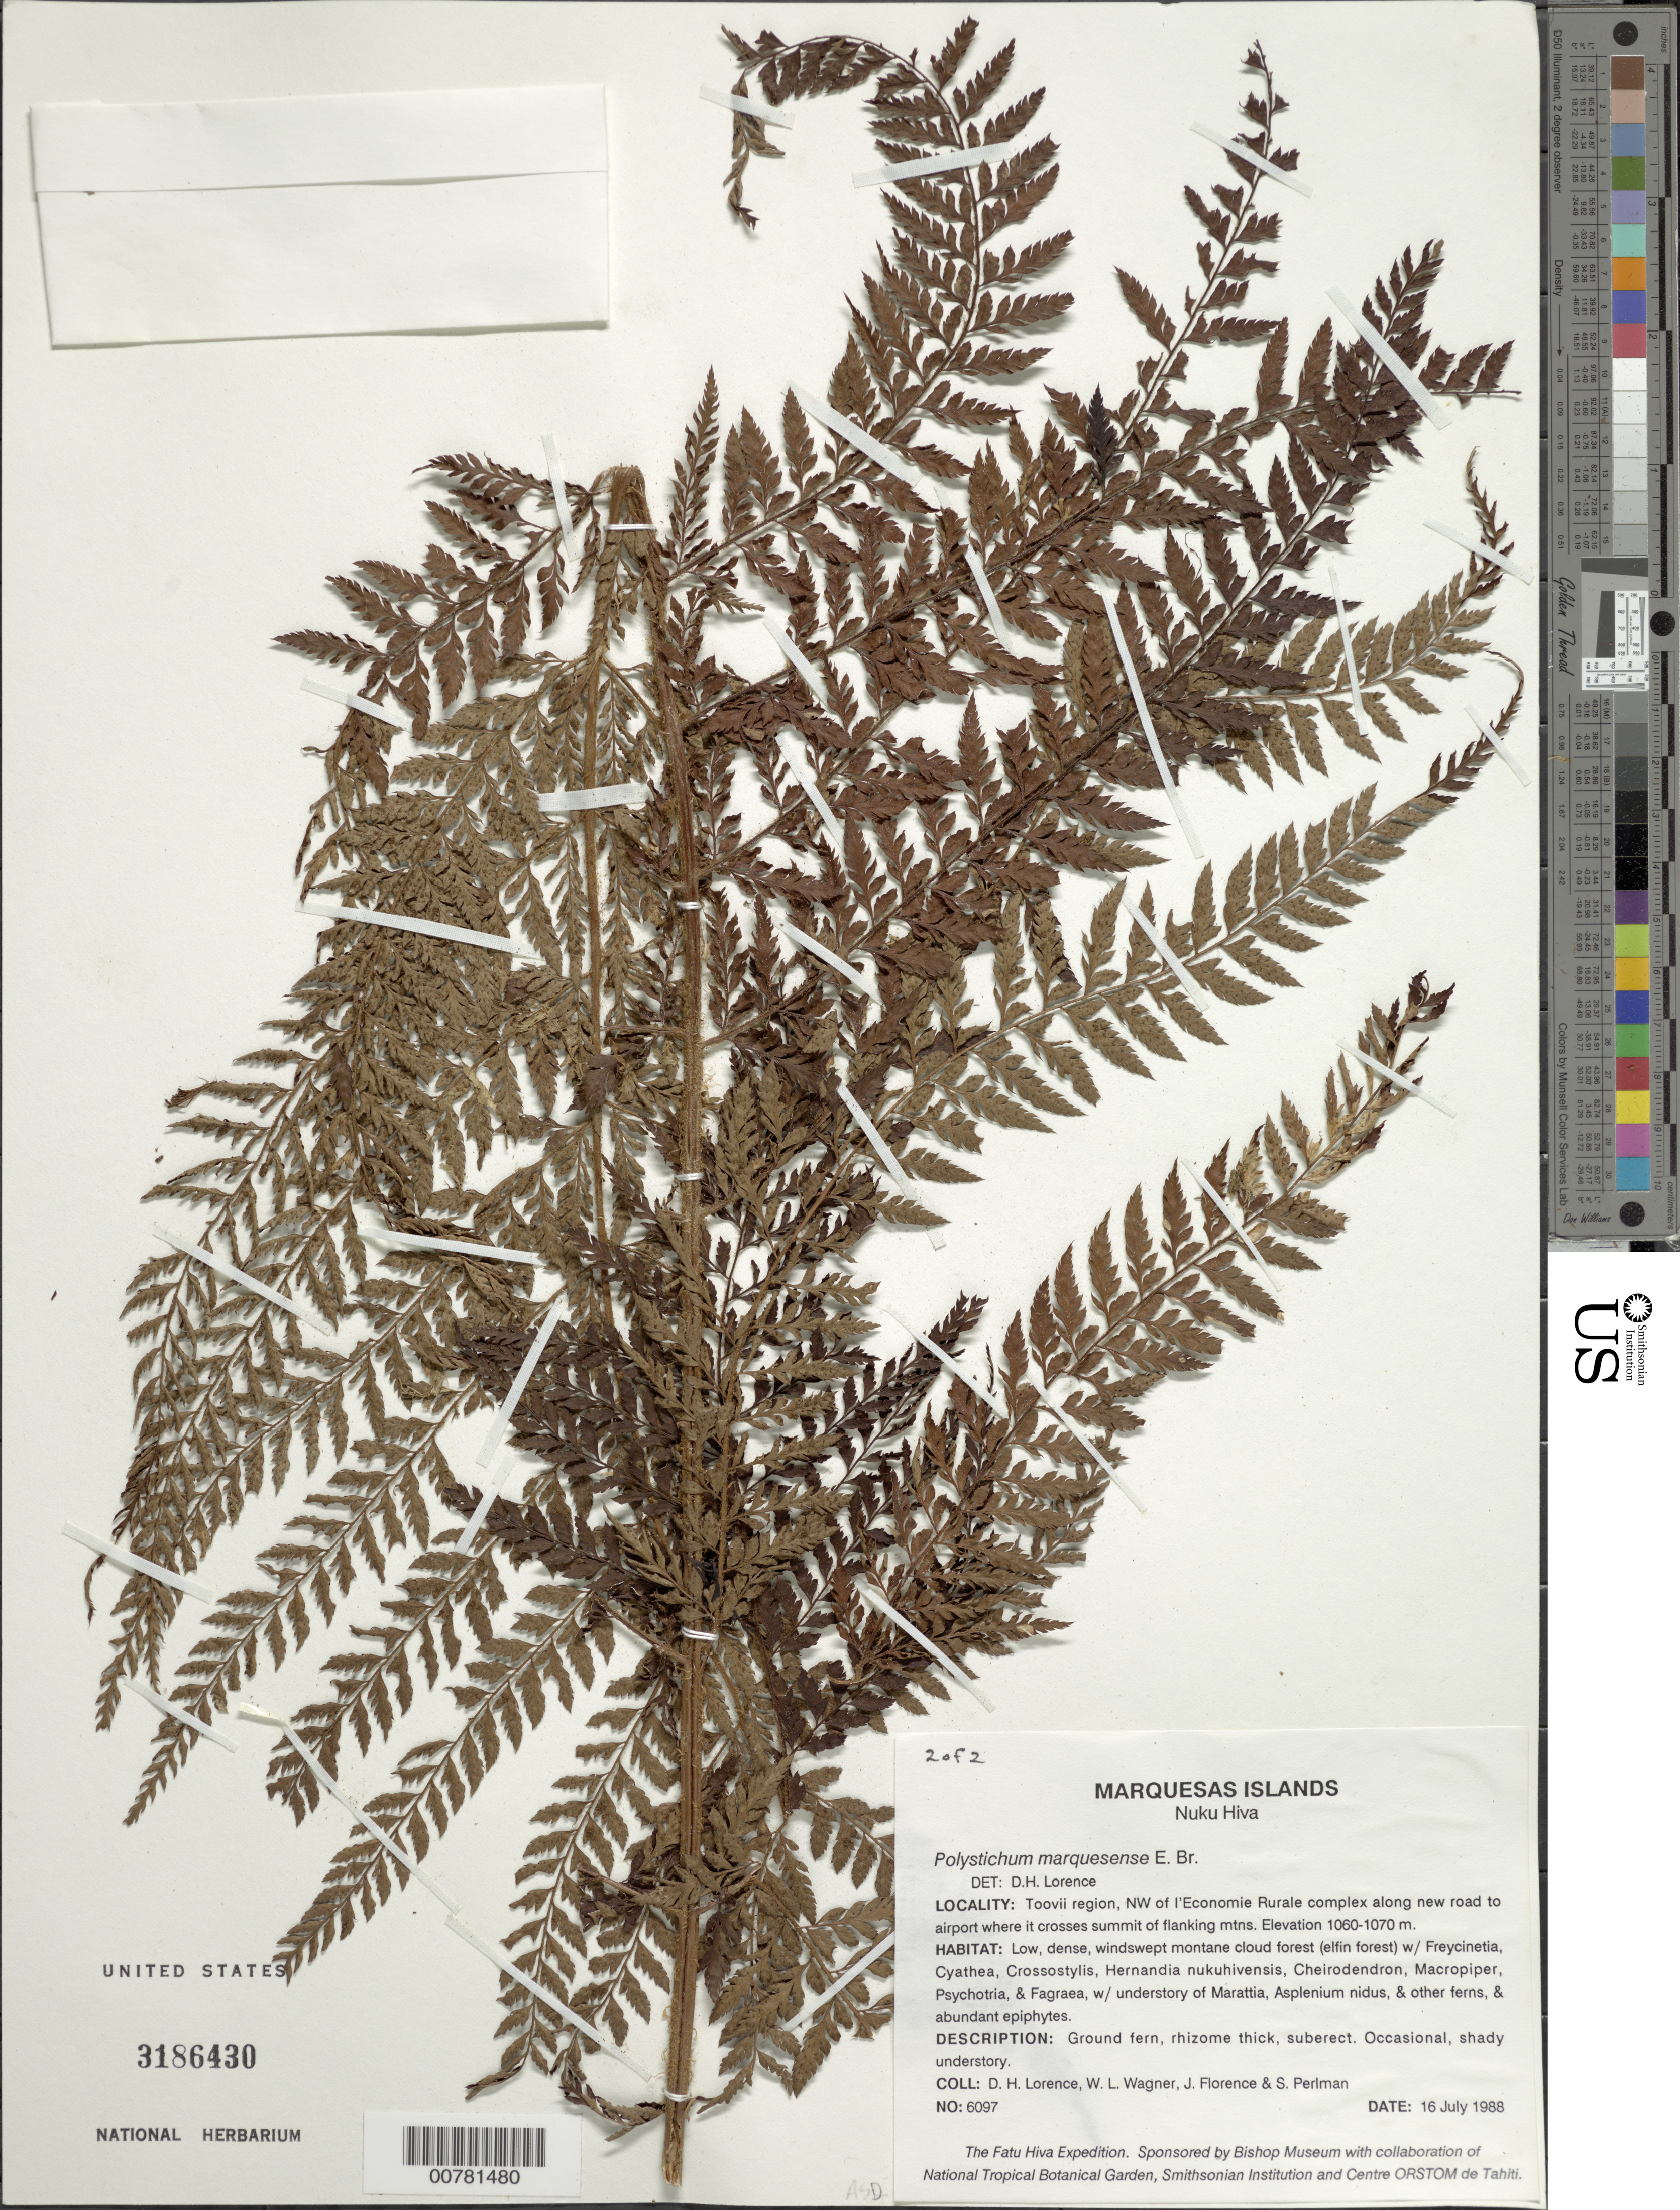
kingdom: Plantae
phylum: Tracheophyta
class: Polypodiopsida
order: Polypodiales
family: Dryopteridaceae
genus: Polystichum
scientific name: Polystichum marquesense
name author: E.D. Br.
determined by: Lorence, David H., (PTBG), National Tropical Botanical Garden (UNITED STATES)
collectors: D. Lorence, W. L. Wagner, J. Florence & S. P. Perlman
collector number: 6097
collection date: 1988-07-16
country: French Polynesia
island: Nuku Hiva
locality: Toovii region, NW of l'Economie Rurale complex along new road to airport where it crosses summit of flanking mtns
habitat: Low, dense, windswept montane cloud forest (elfin forest). Occasional, shady understory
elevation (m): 1060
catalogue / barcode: US 3186430